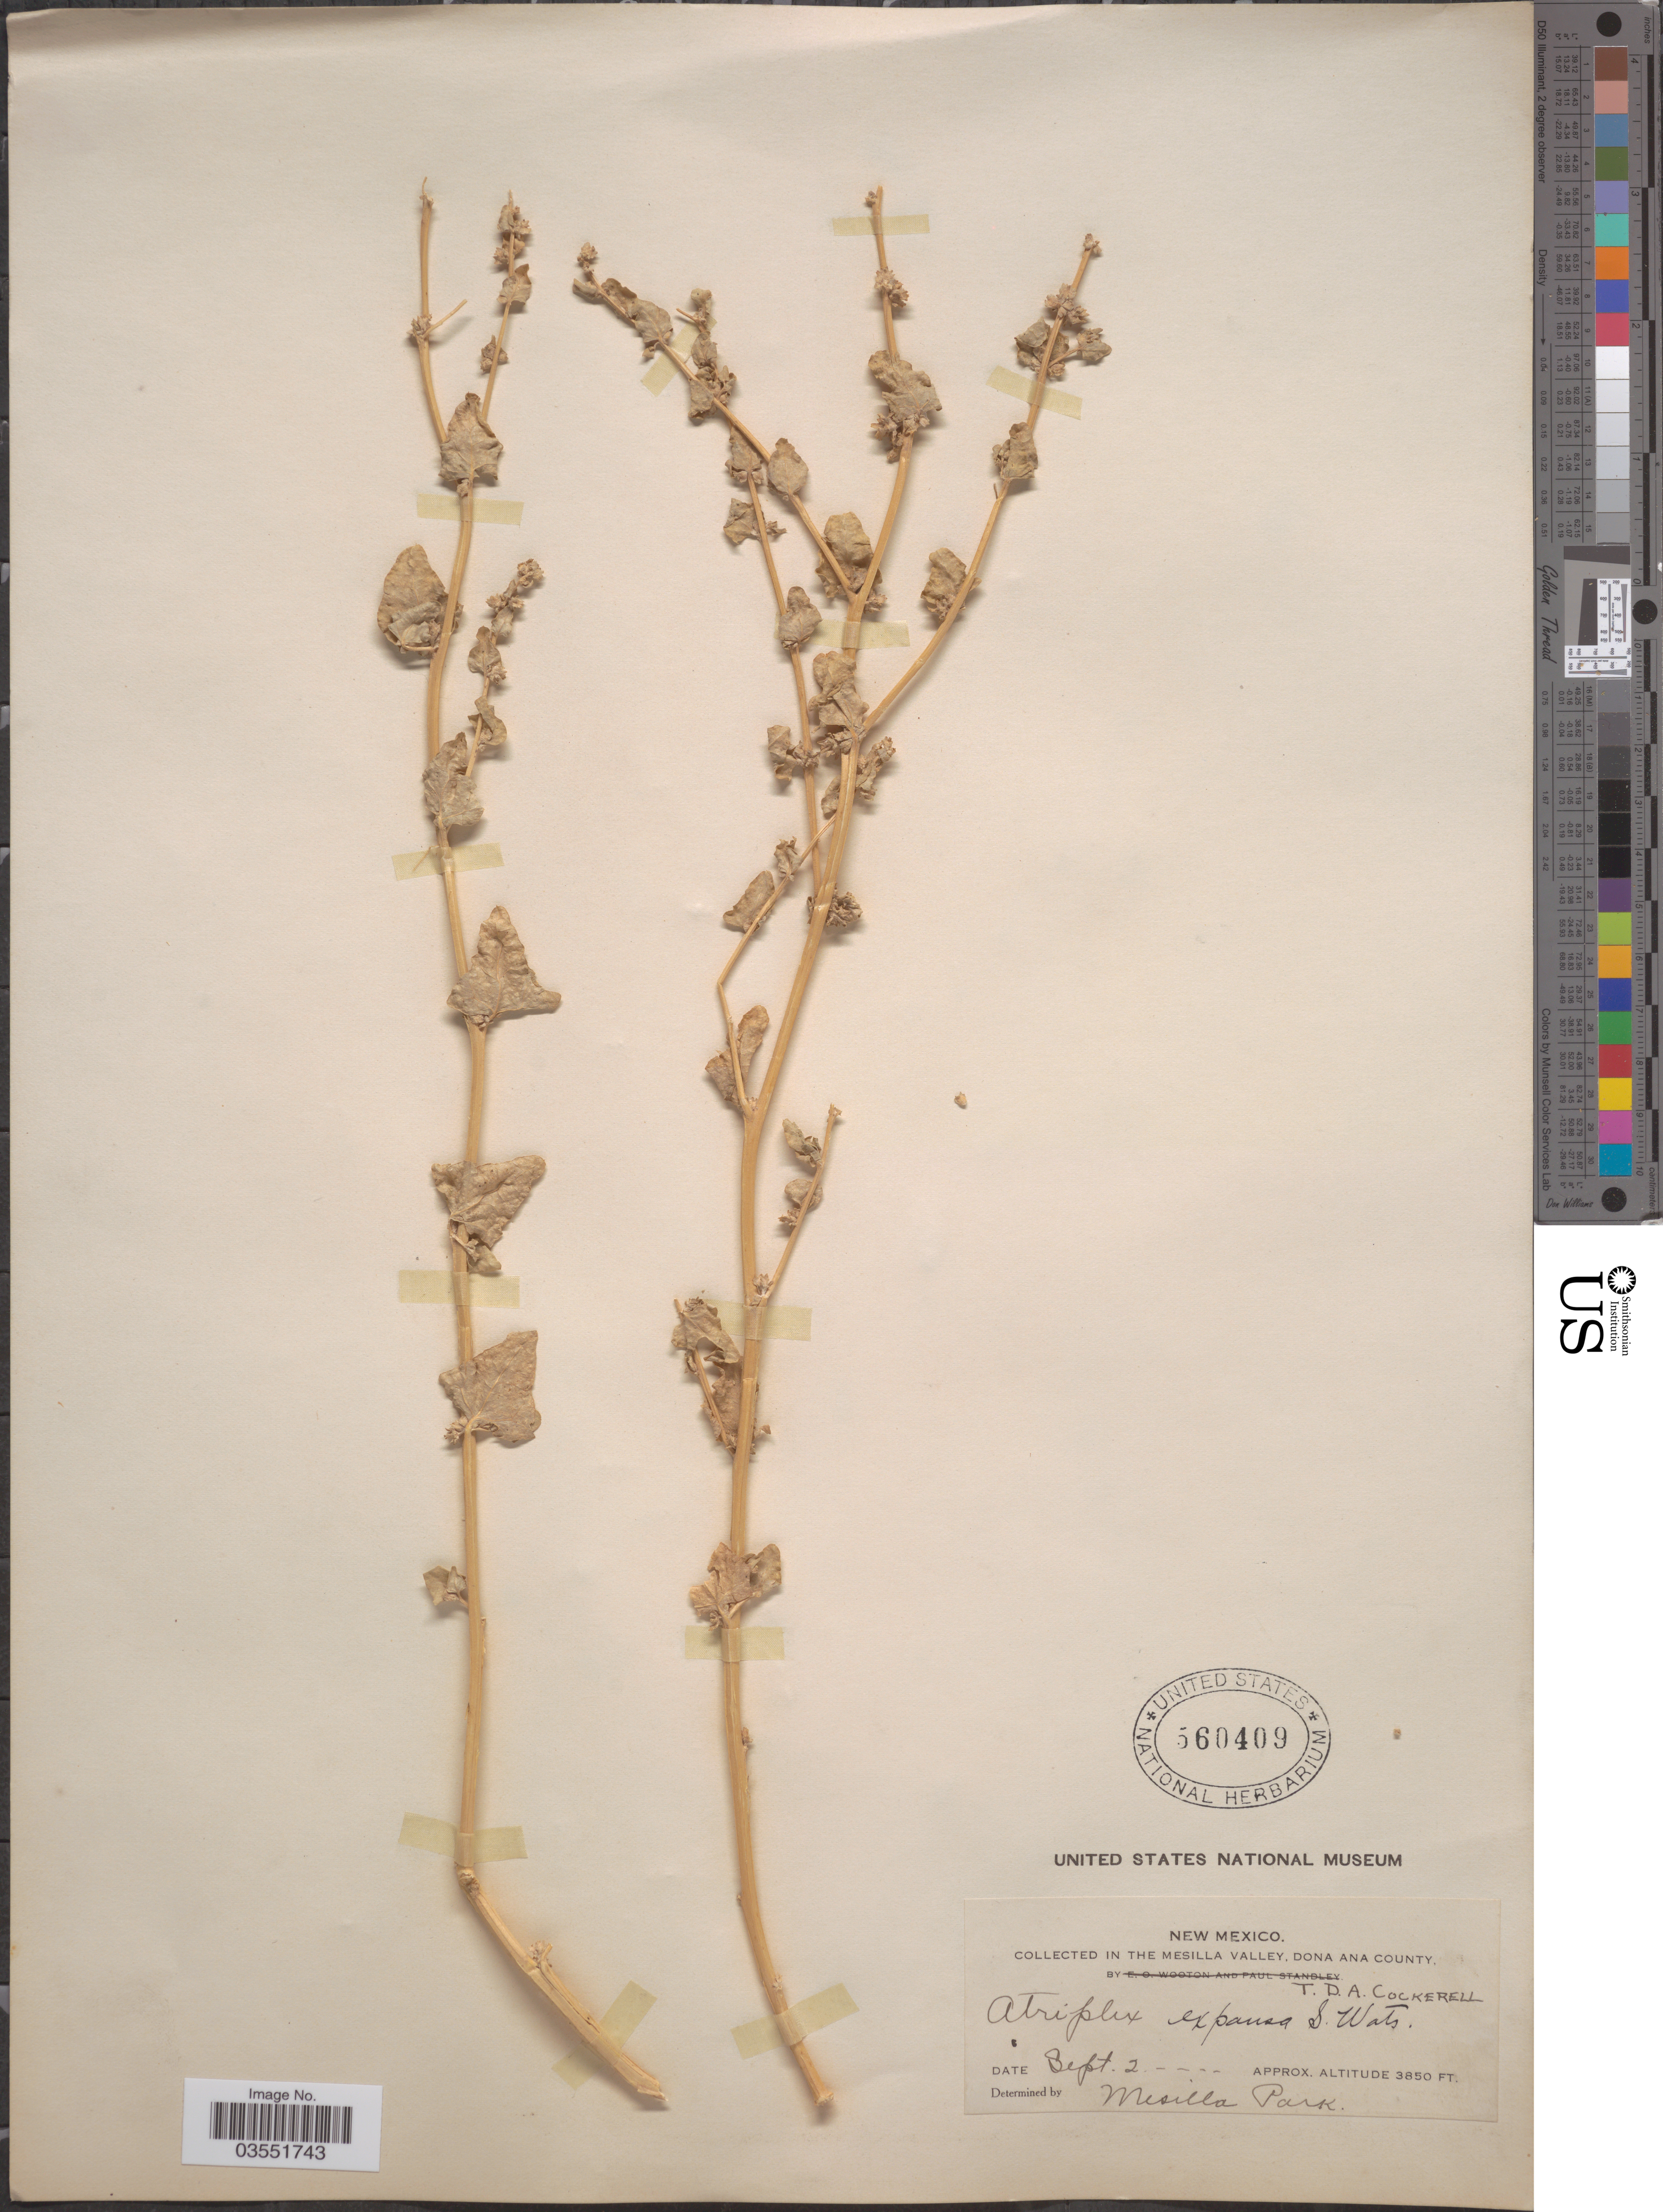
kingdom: Plantae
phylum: Tracheophyta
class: Magnoliopsida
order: Caryophyllales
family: Amaranthaceae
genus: Atriplex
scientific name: Atriplex expansa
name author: S. Watson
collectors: T. Cockerell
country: United States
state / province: New Mexico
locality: In the Mesilla Valley, Dona Ana County. Mesilla Park.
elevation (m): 1173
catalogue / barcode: US 560409